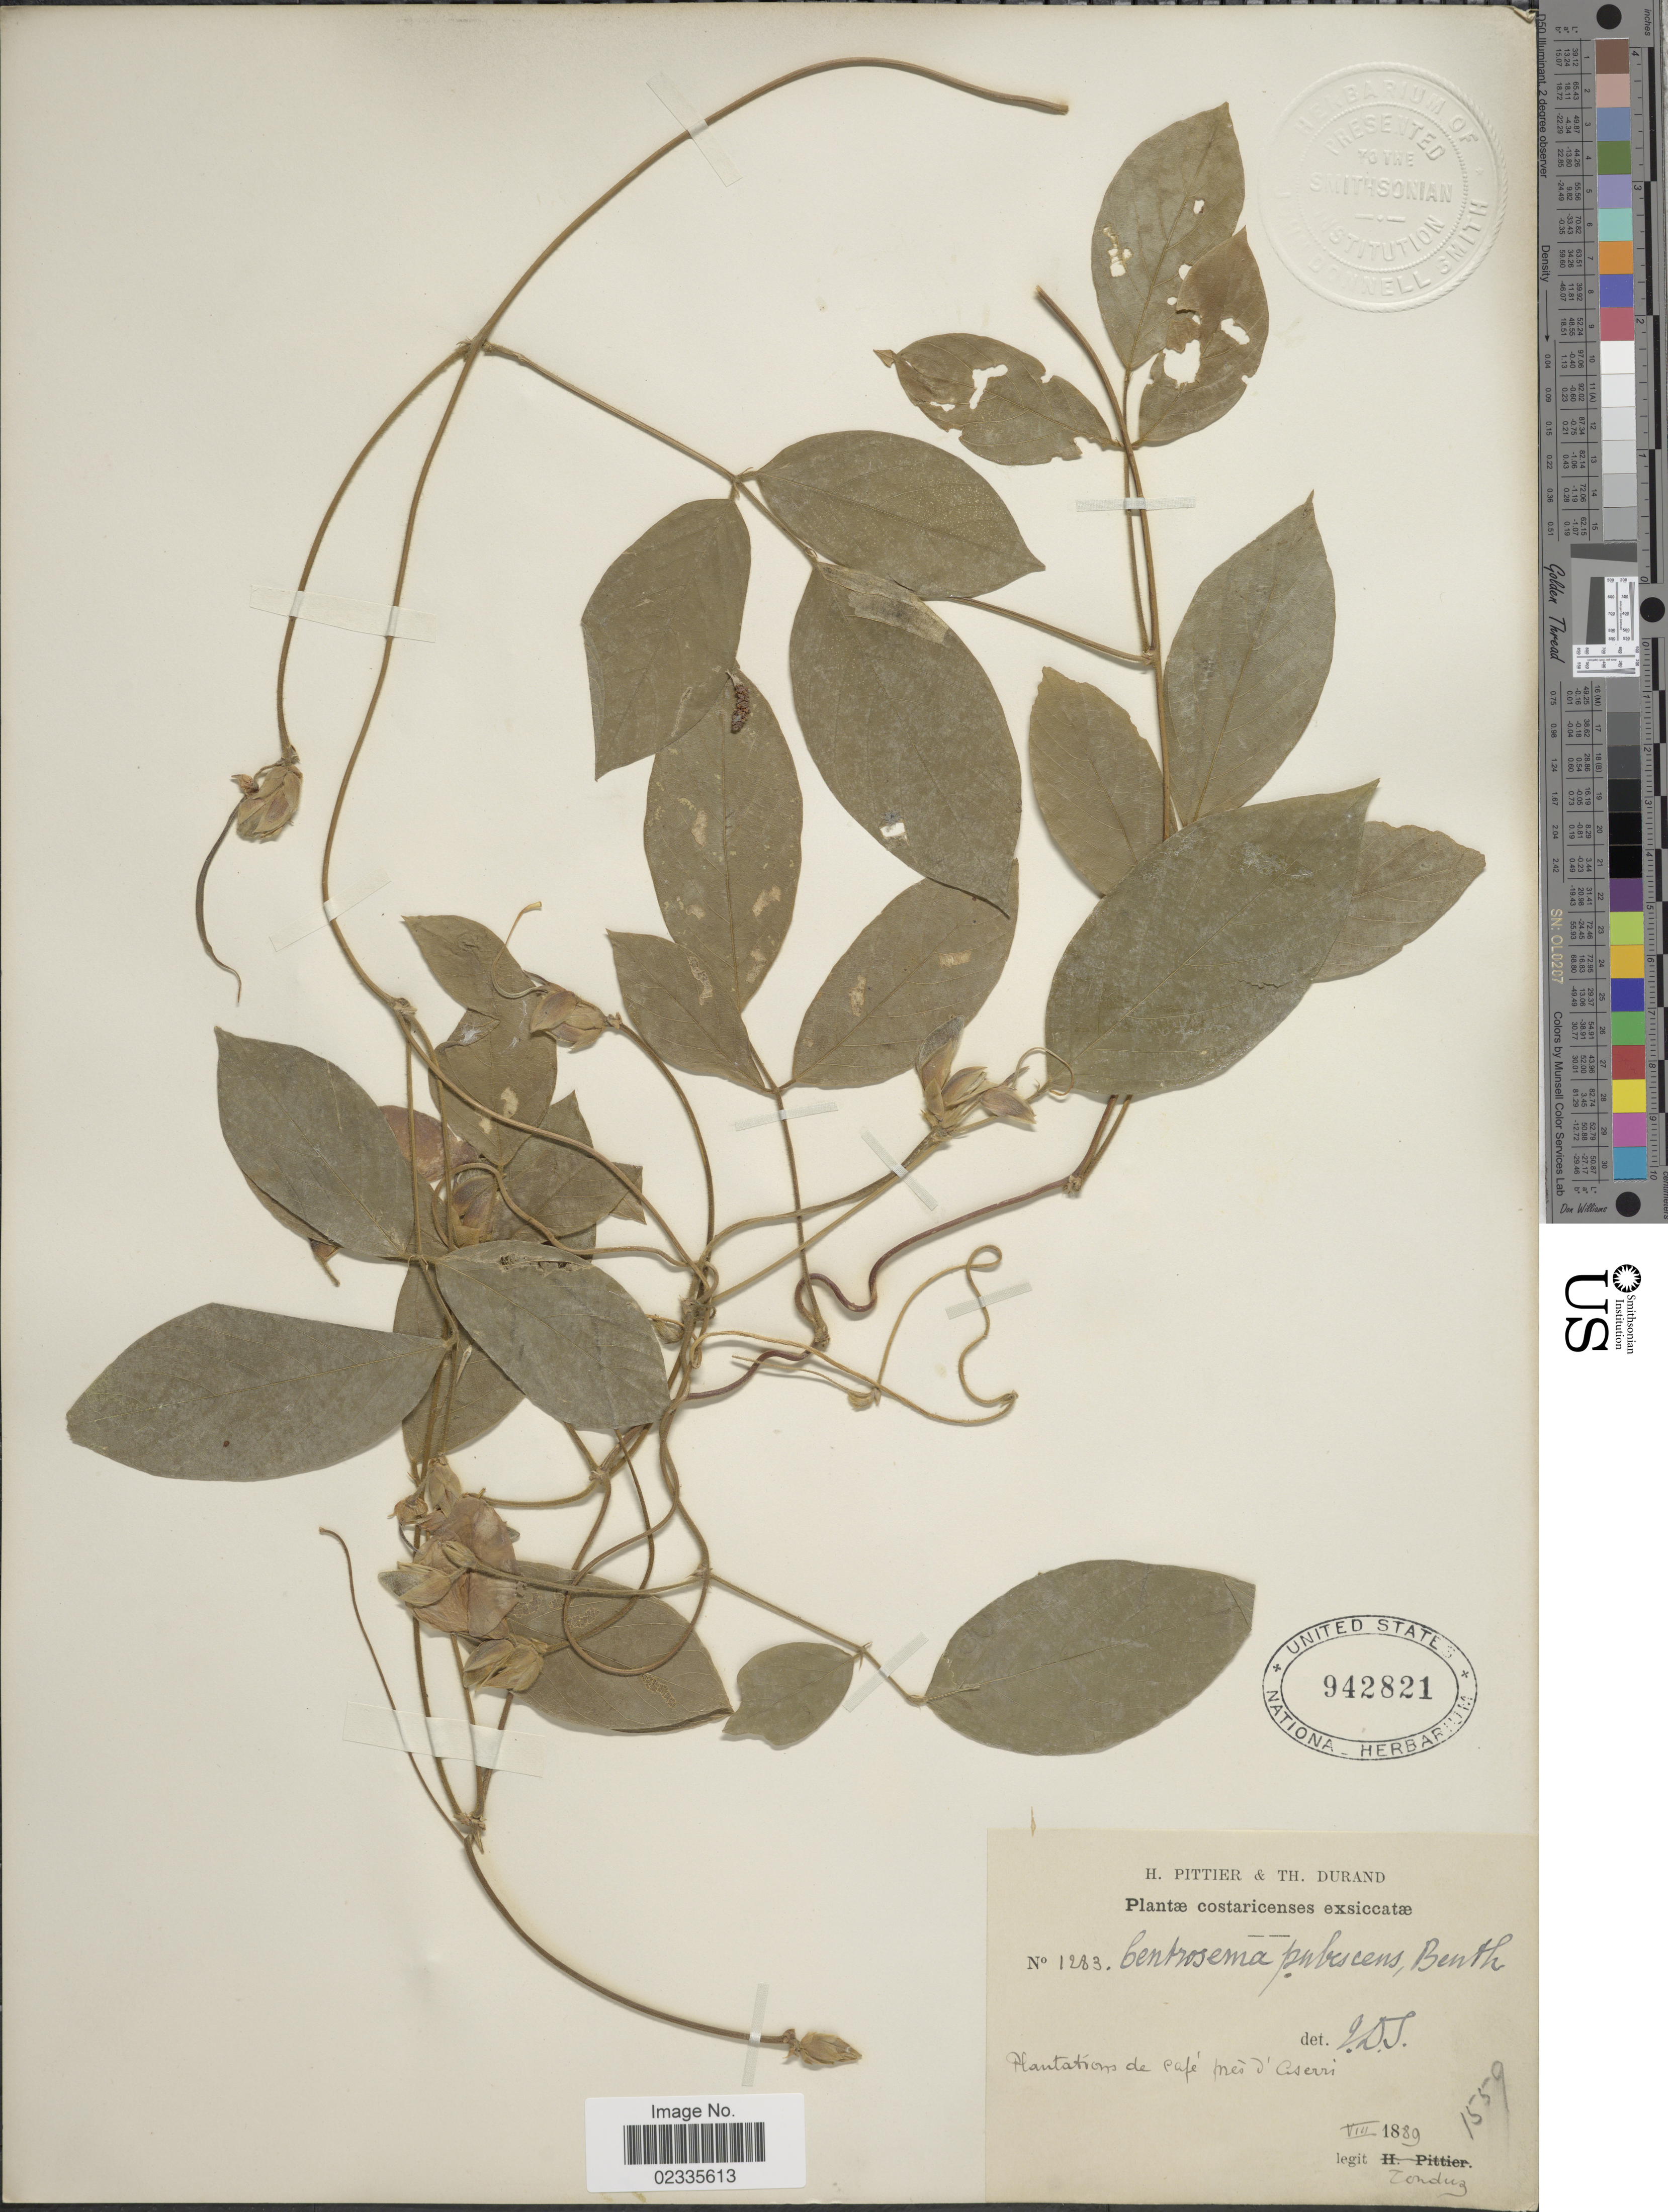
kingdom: Plantae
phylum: Tracheophyta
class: Magnoliopsida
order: Fabales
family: Fabaceae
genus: Centrosema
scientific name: Centrosema pubescens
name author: Benth.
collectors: A. Tonduz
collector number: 1283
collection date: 1889-08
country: Costa Rica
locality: Plantations de cafe pres d' Aserrí.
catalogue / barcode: US 942821